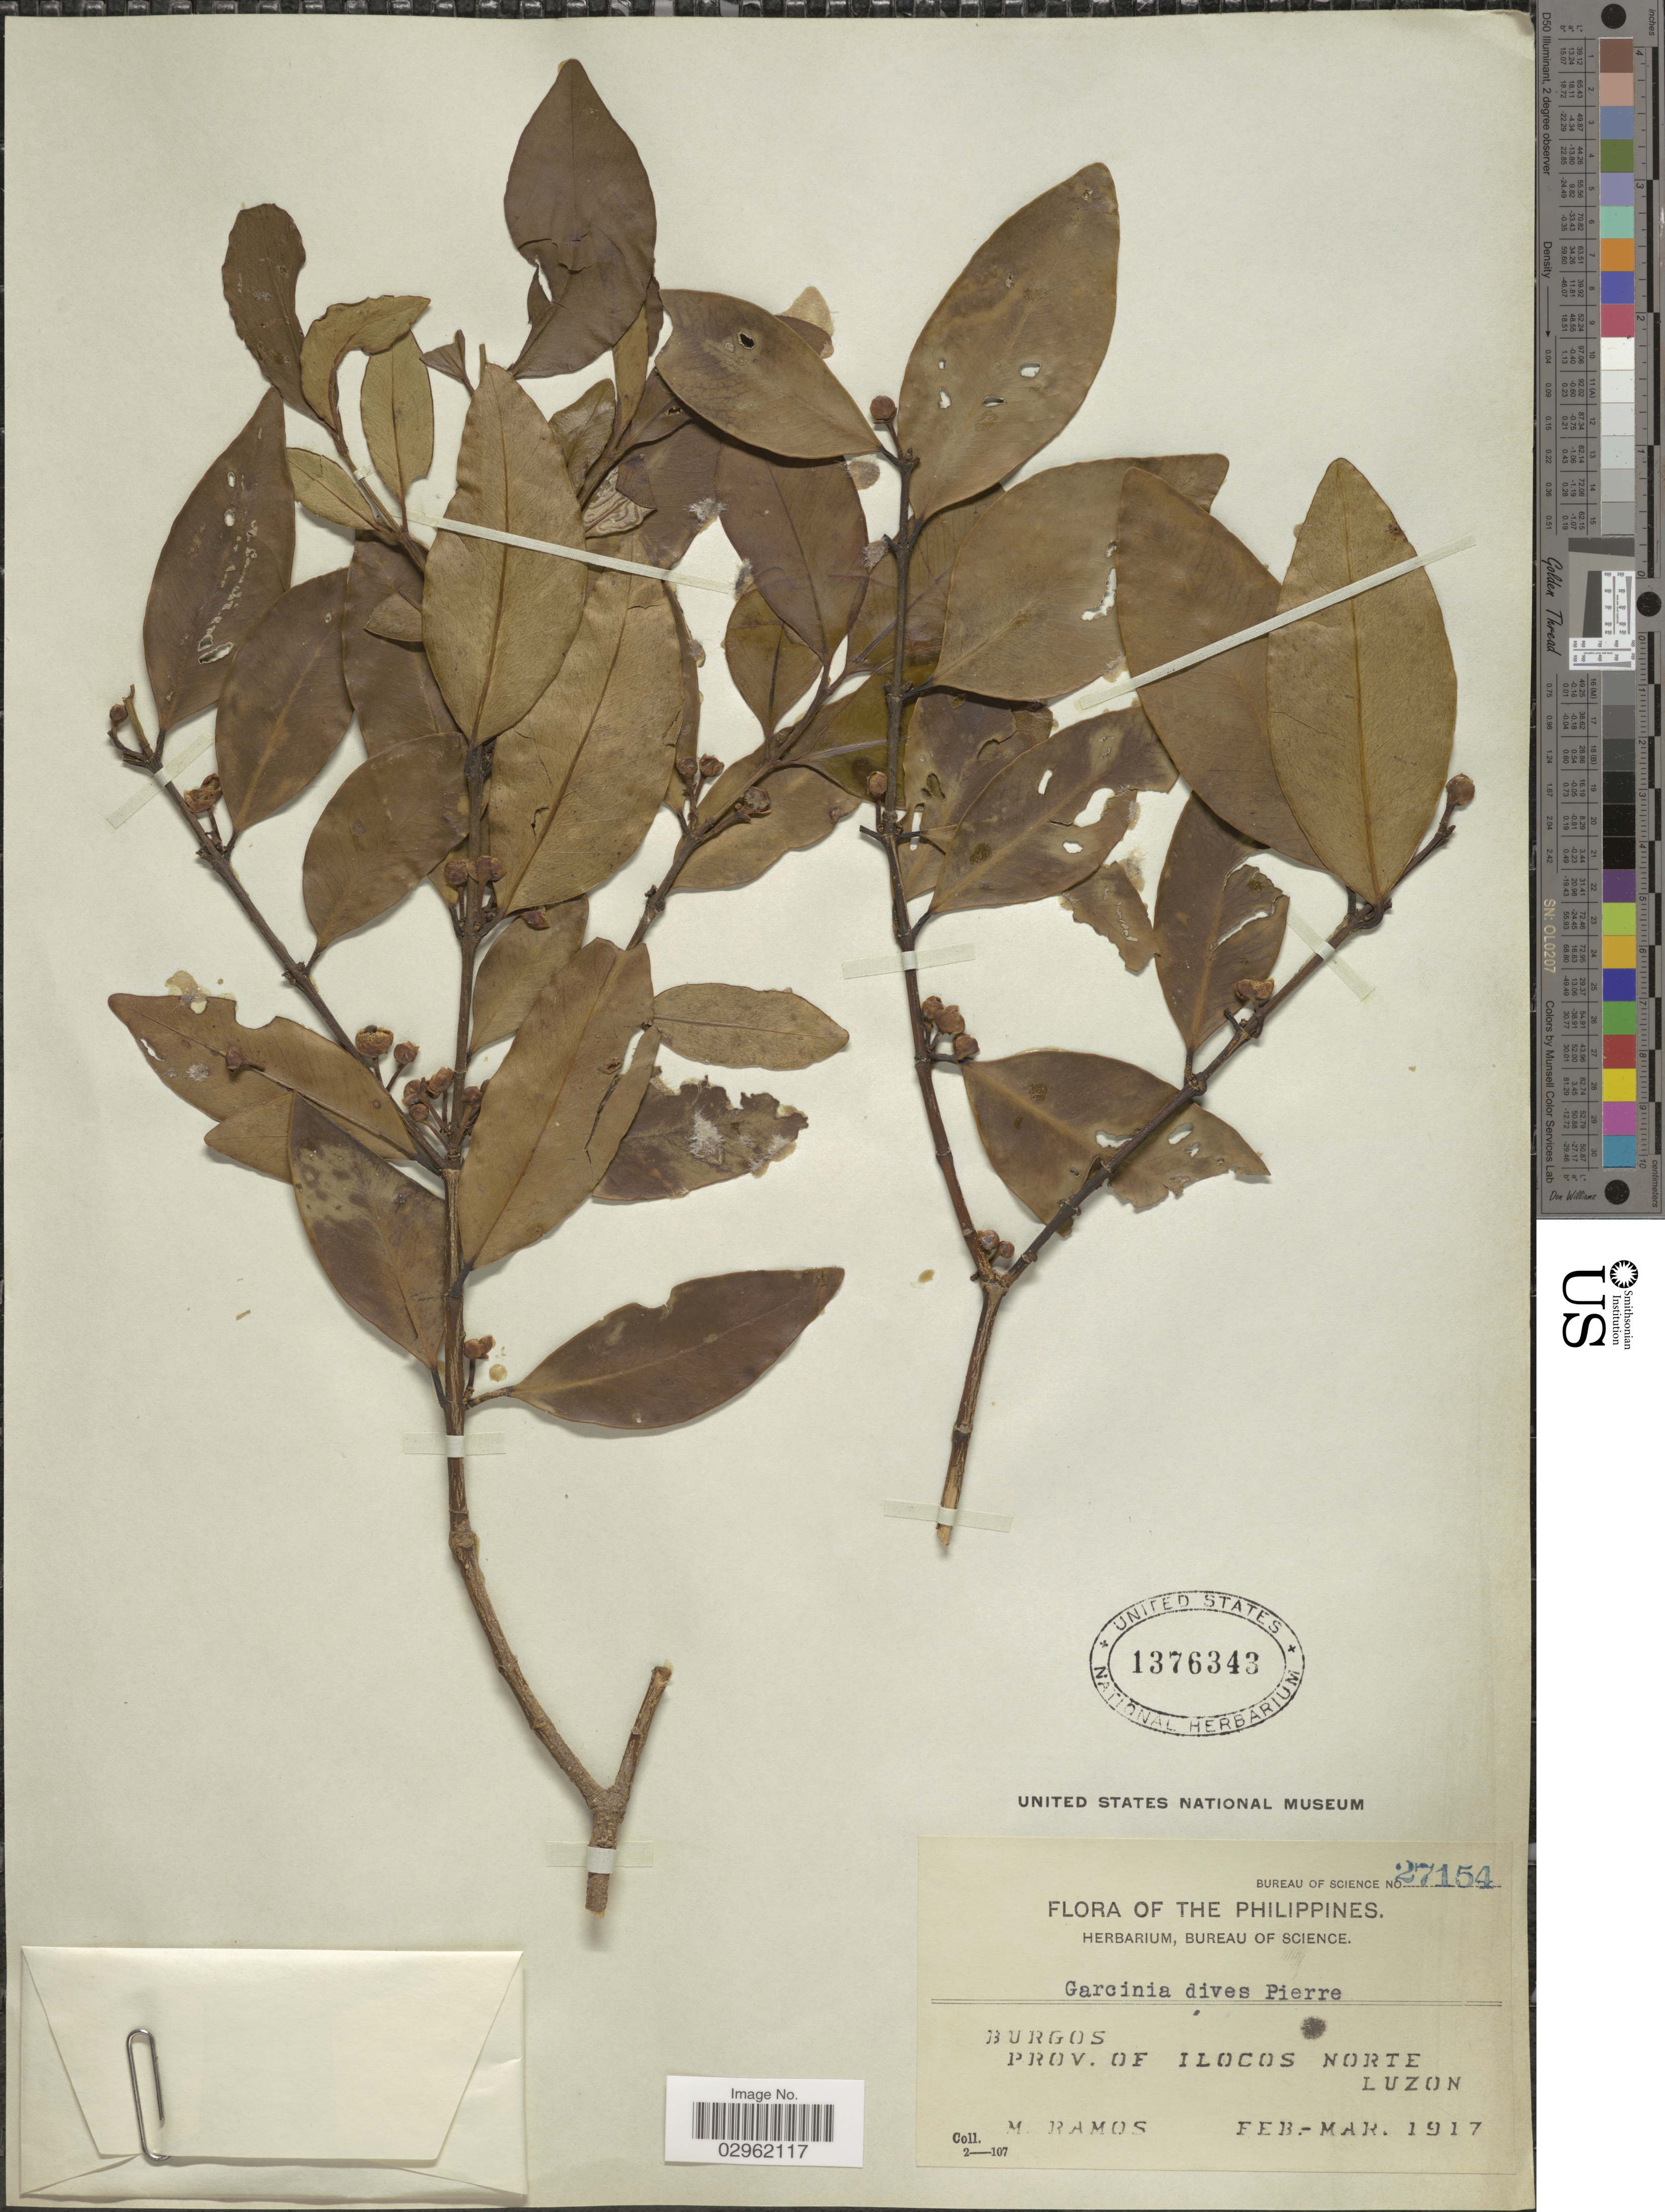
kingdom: Plantae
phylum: Tracheophyta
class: Magnoliopsida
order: Malpighiales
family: Clusiaceae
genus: Garcinia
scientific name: Garcinia dives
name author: Pierre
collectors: M. Ramos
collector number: Bureau of Science 27154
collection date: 1917-02/1917-03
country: Philippines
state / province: Ilocos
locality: Burgos. Prov. of Ilocos Norte. Luzon.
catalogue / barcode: US 1376343